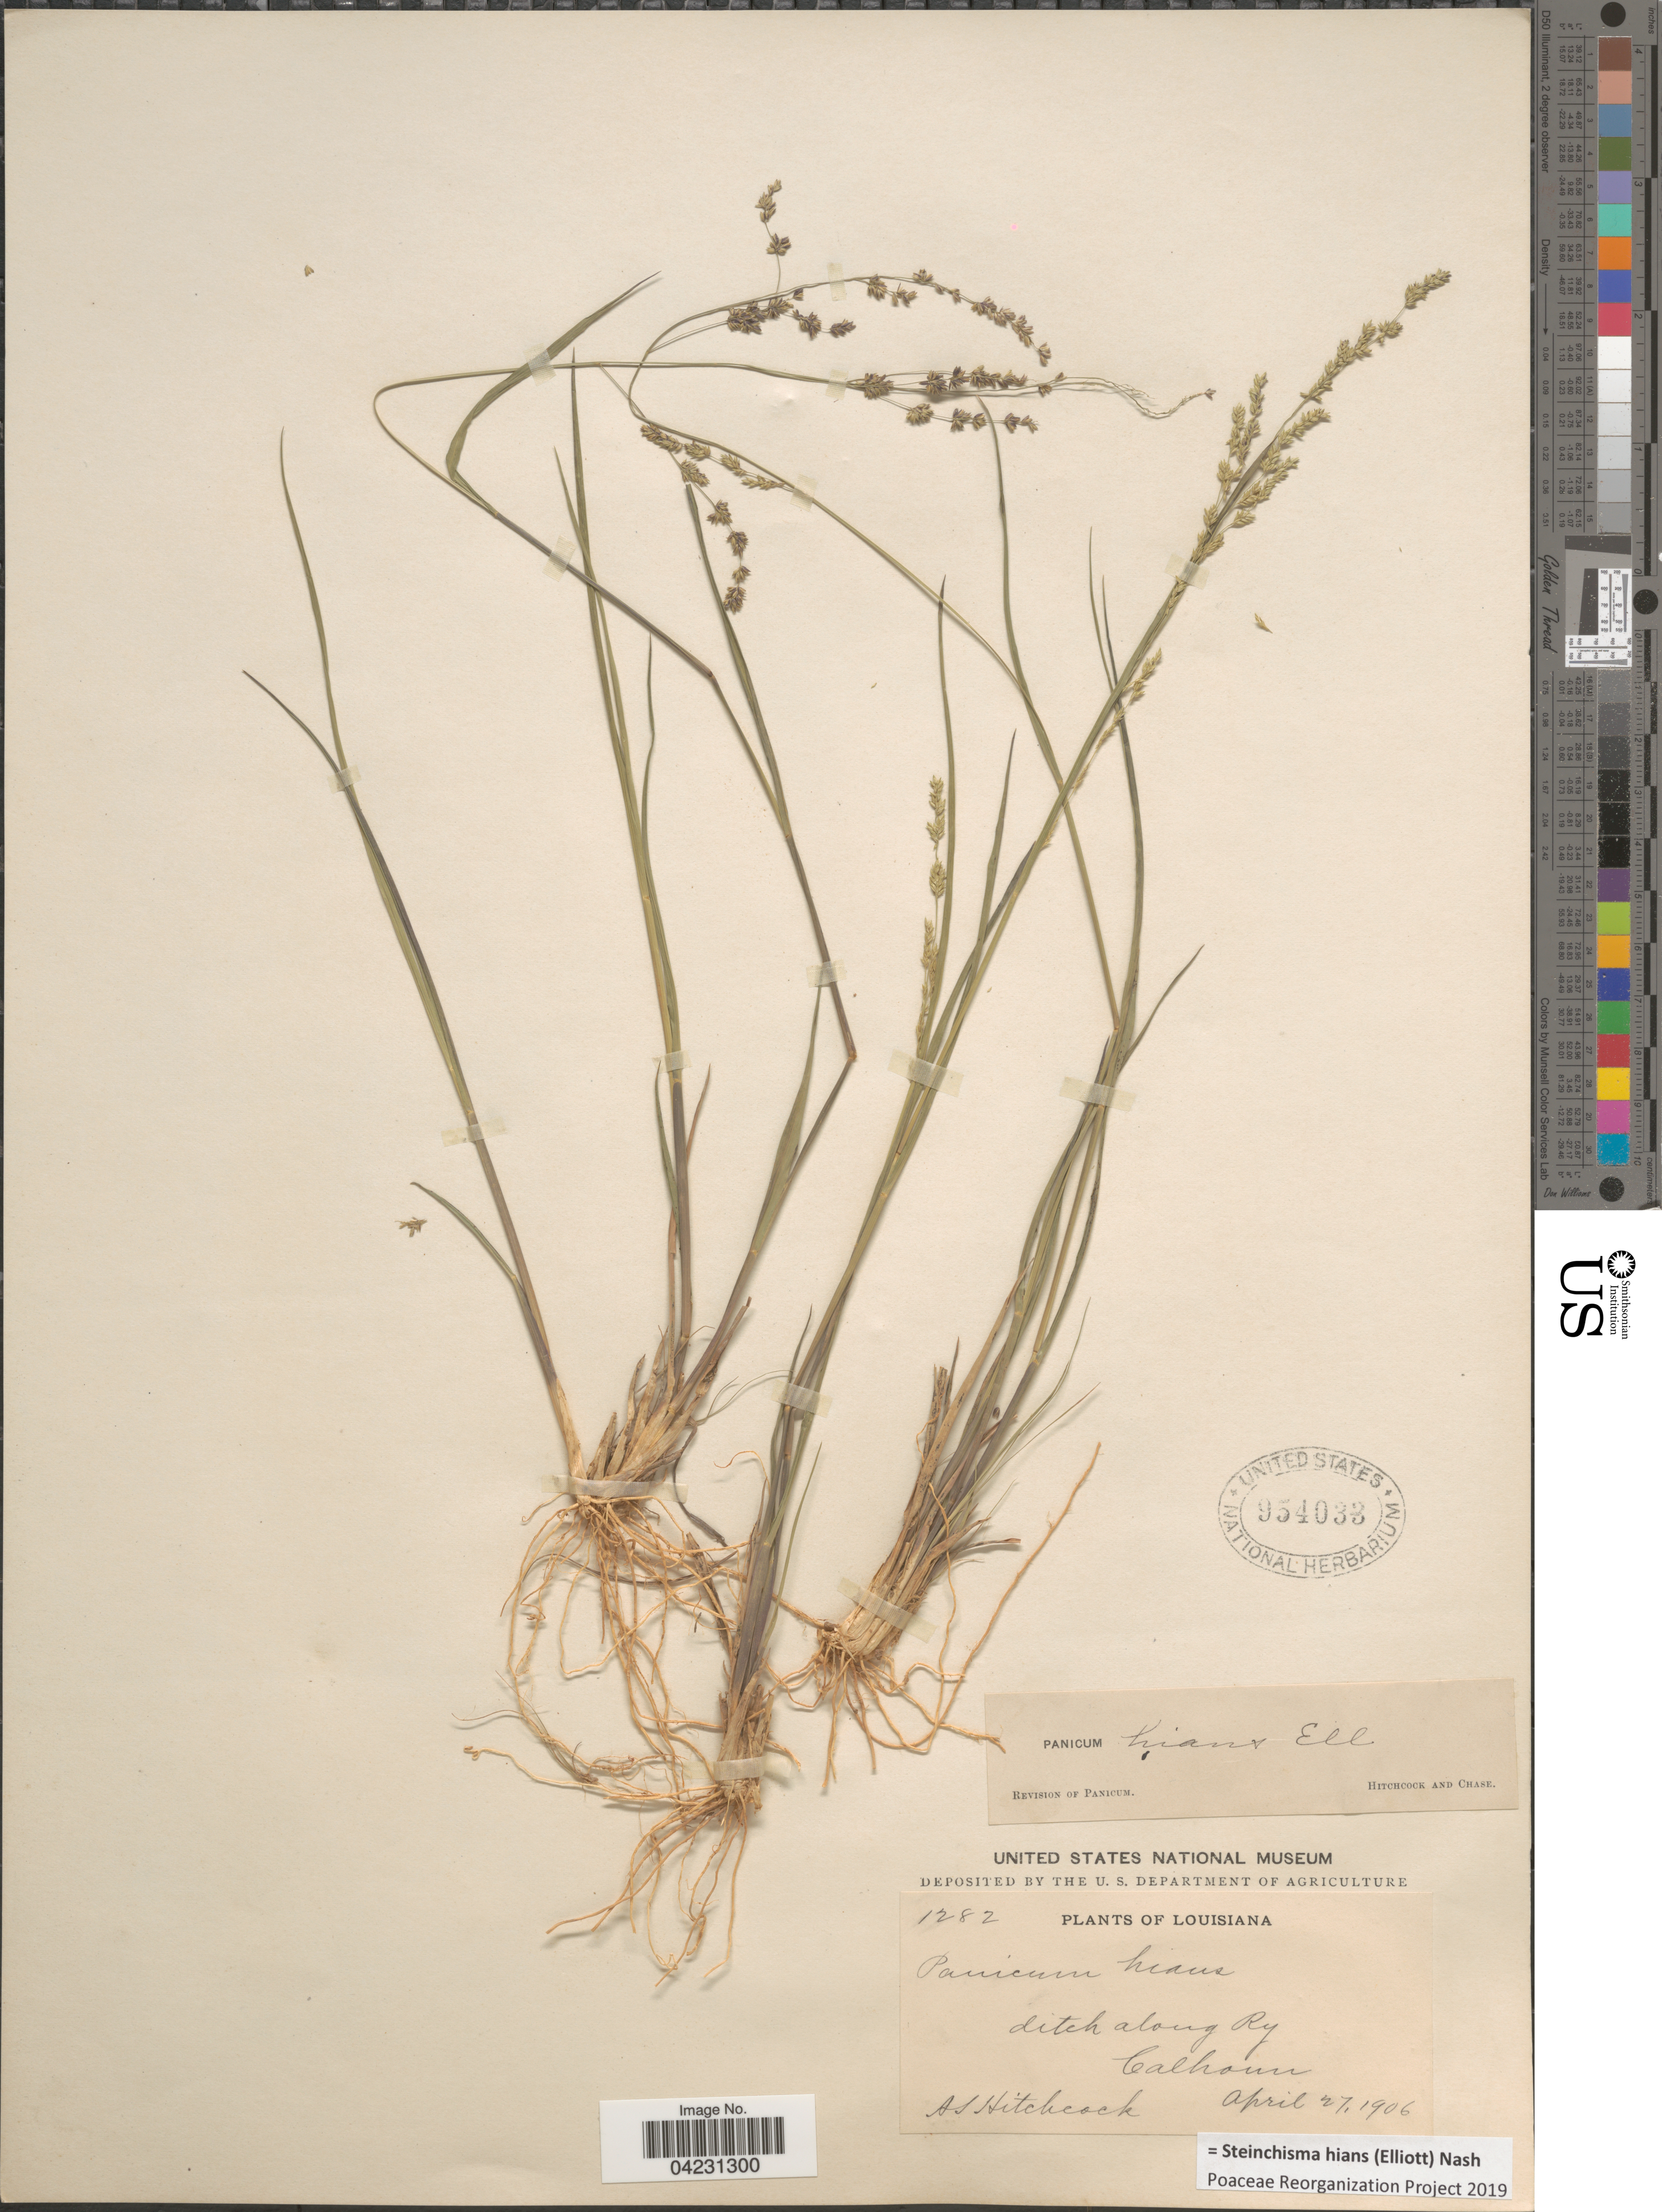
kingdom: Plantae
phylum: Tracheophyta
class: Liliopsida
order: Poales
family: Poaceae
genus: Steinchisma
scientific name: Steinchisma hians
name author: (Elliott) Nash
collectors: A. S. Hitchcock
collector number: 1282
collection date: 1906-04-27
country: United States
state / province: Louisiana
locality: Ditch along Ry Calhoun.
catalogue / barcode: US 954033